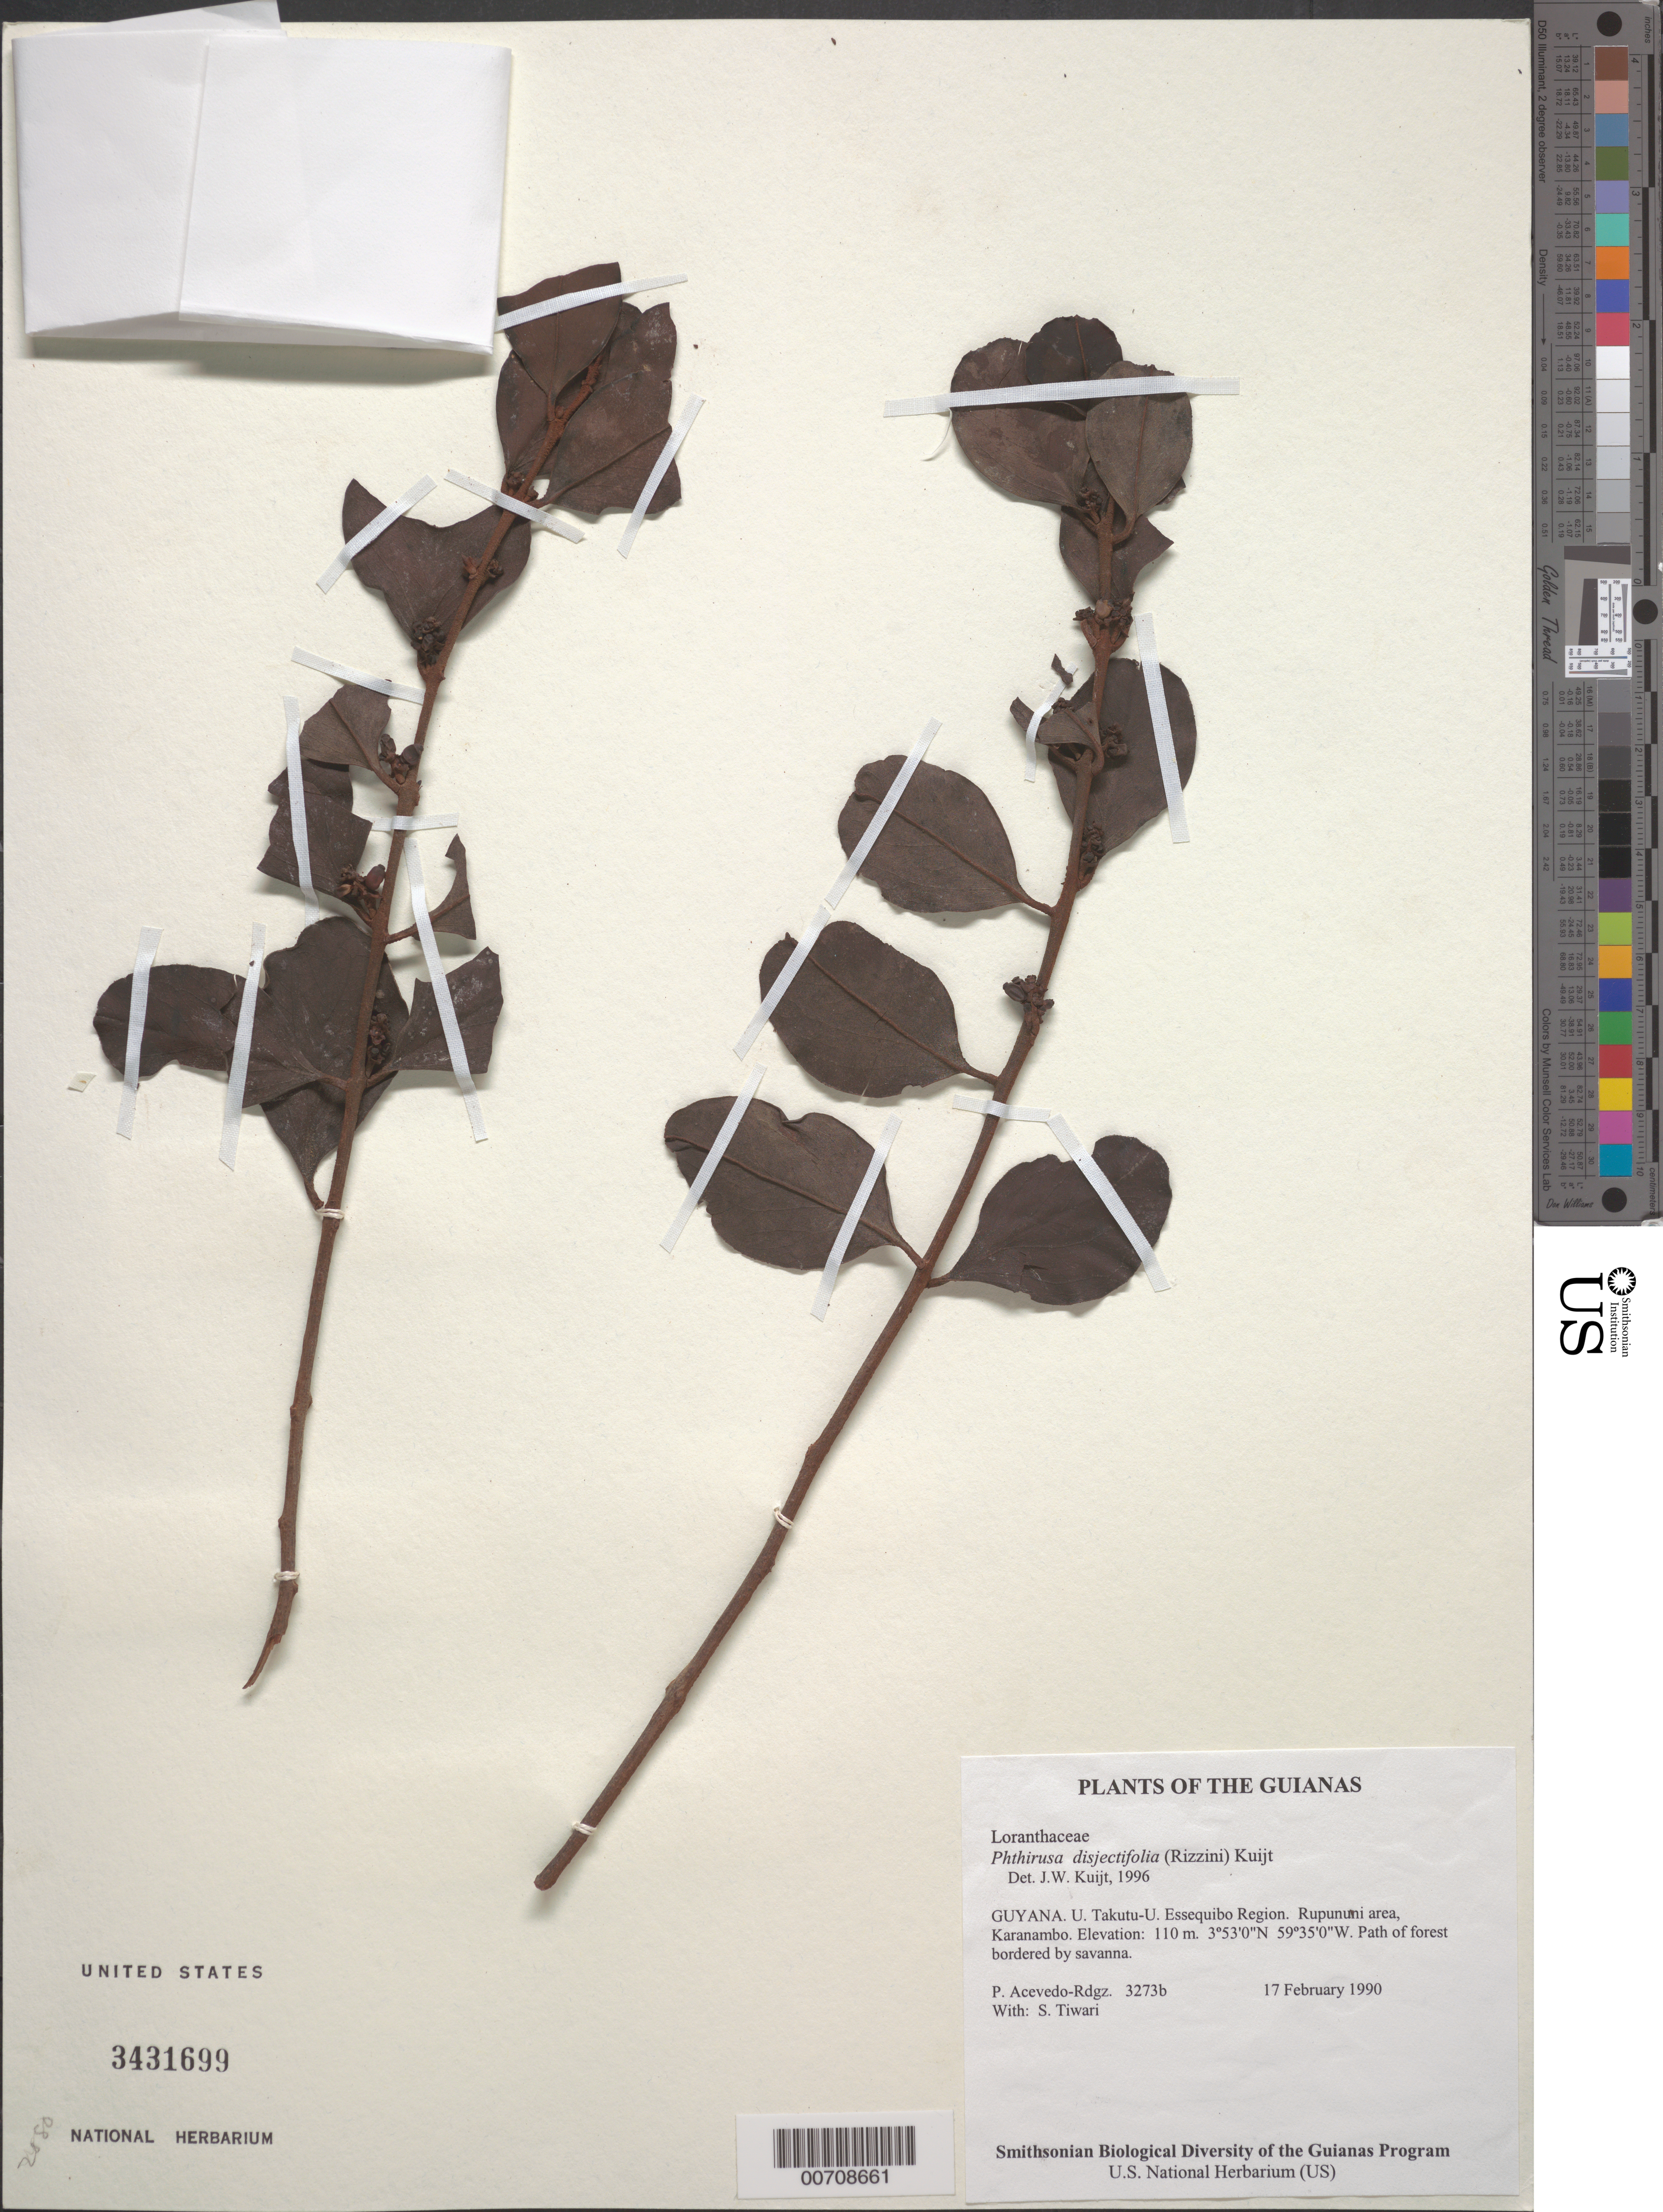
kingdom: Plantae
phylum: Tracheophyta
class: Magnoliopsida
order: Santalales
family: Loranthaceae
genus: Phthirusa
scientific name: Phthirusa disjectifolia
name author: (Rizzini) Kuijt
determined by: Kuijt, Job, (CANADA)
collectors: P. Acevedo-Rodr. & S. Tiwari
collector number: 3273 b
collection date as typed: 17 Feb 1990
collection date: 1990-02-17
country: Guyana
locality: U. Takutu - U. Essequibo Region: Rupununi area, Karanambo.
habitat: Path of forest bordered by savanna.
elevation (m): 110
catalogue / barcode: US 3431699